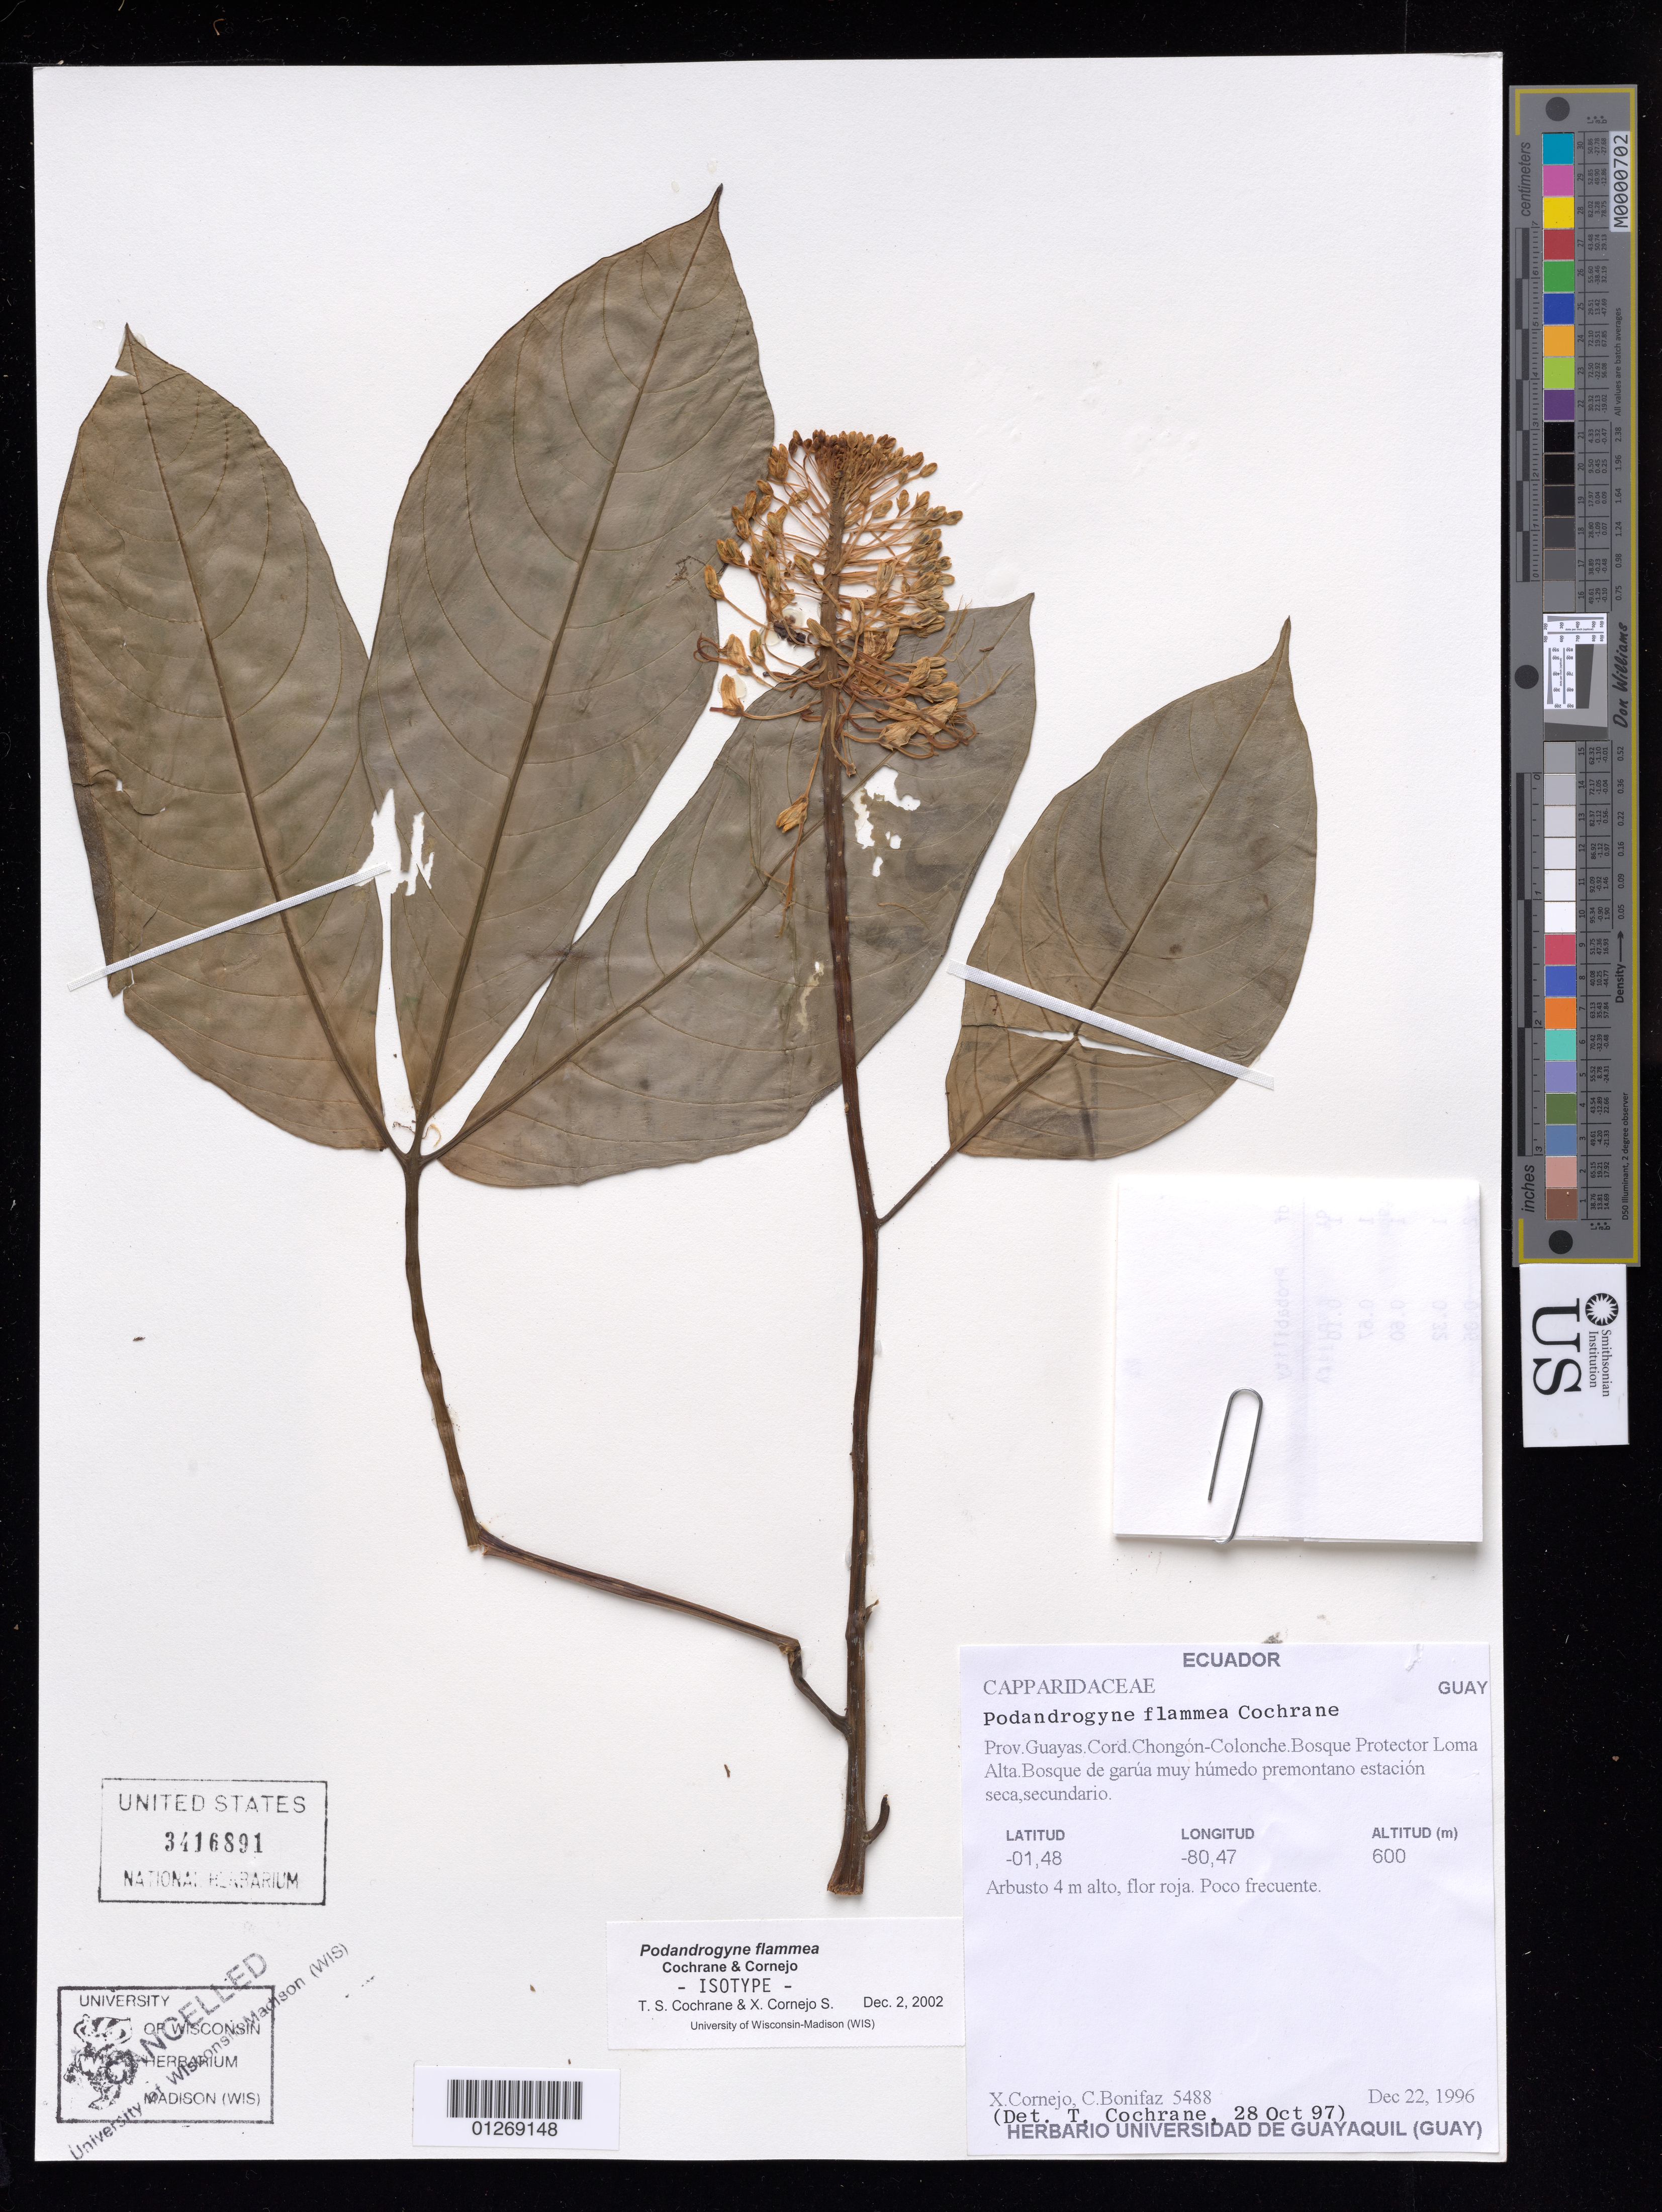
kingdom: Plantae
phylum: Tracheophyta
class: Magnoliopsida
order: Brassicales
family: Cleomaceae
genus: Podandrogyne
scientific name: Podandrogyne flammea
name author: Cochrane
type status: Isotype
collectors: X. F. Cornejo & C. Bonifaz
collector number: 5488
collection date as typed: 22 Dec 1996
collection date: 1996-12-22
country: Ecuador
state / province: Guayas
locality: Cordillera Chongón-Colonche, Bosque Protector Loma Alta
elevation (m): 600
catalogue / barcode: US 3416891